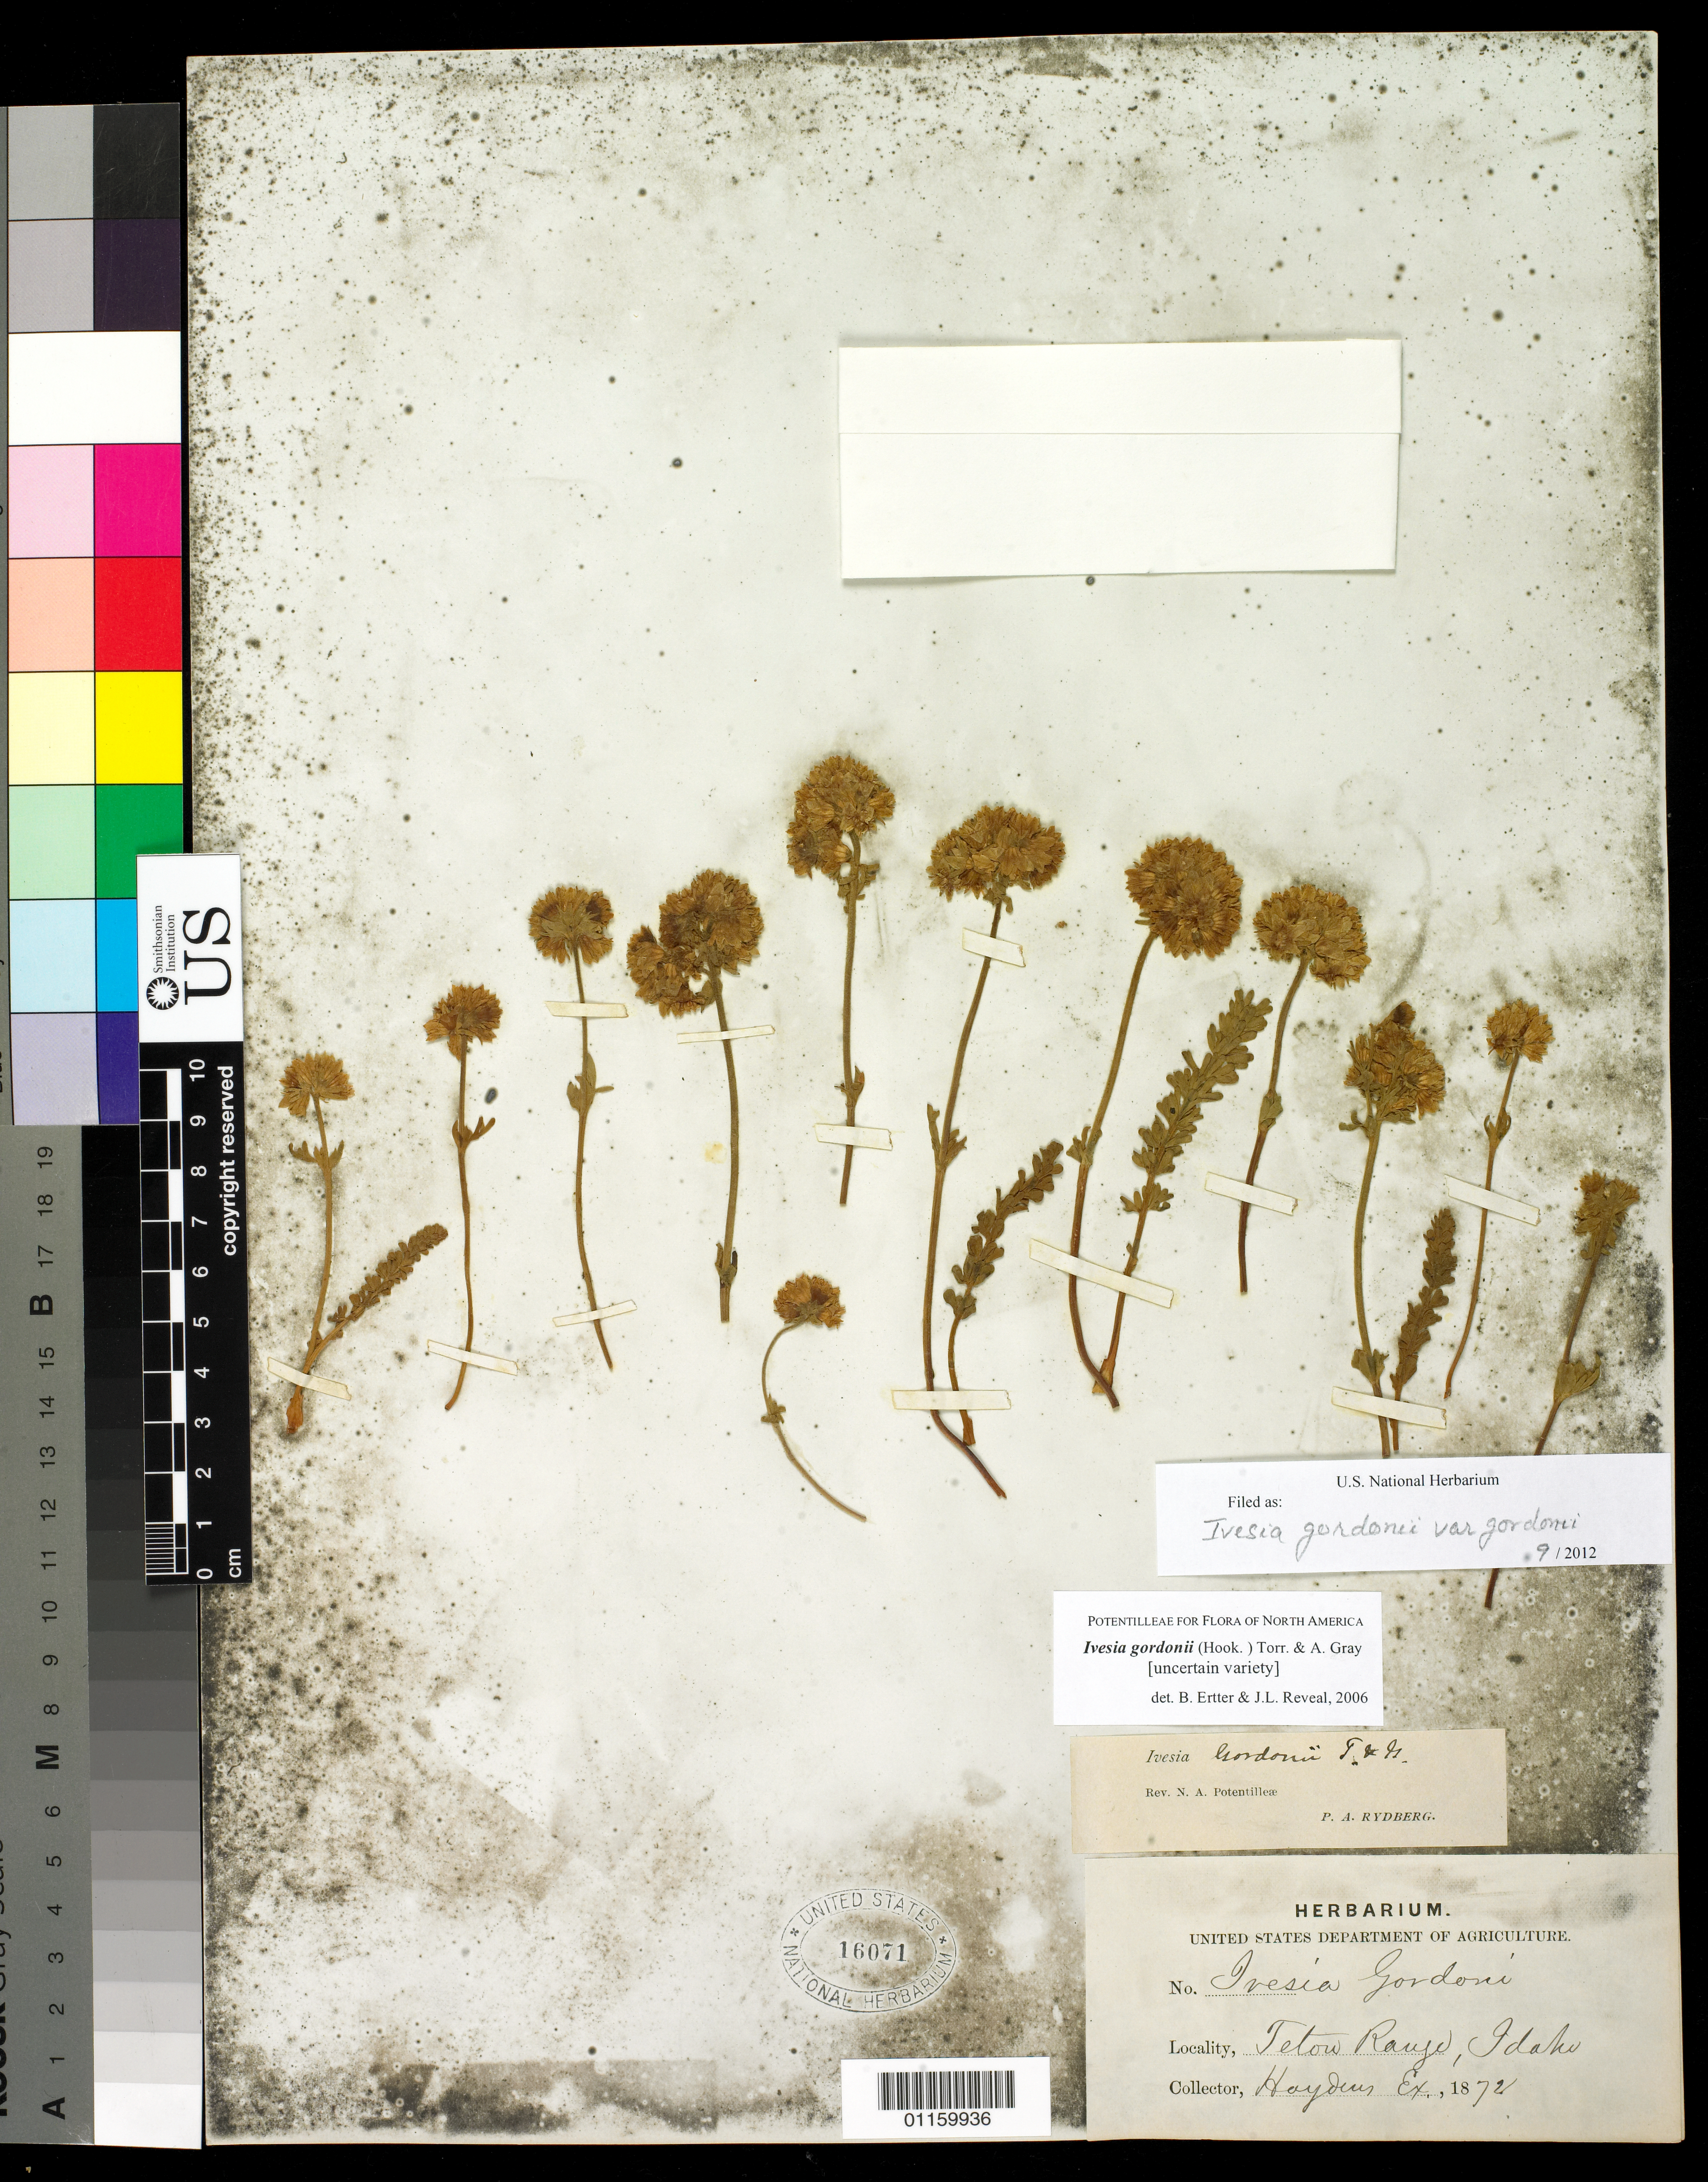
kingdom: Plantae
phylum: Tracheophyta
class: Magnoliopsida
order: Rosales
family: Rosaceae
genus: Potentilla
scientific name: Potentilla gordonii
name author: (Hook.) Greene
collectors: -- Hayden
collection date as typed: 1872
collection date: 1872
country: United States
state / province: Idaho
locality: Teton Range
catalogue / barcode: US 16071